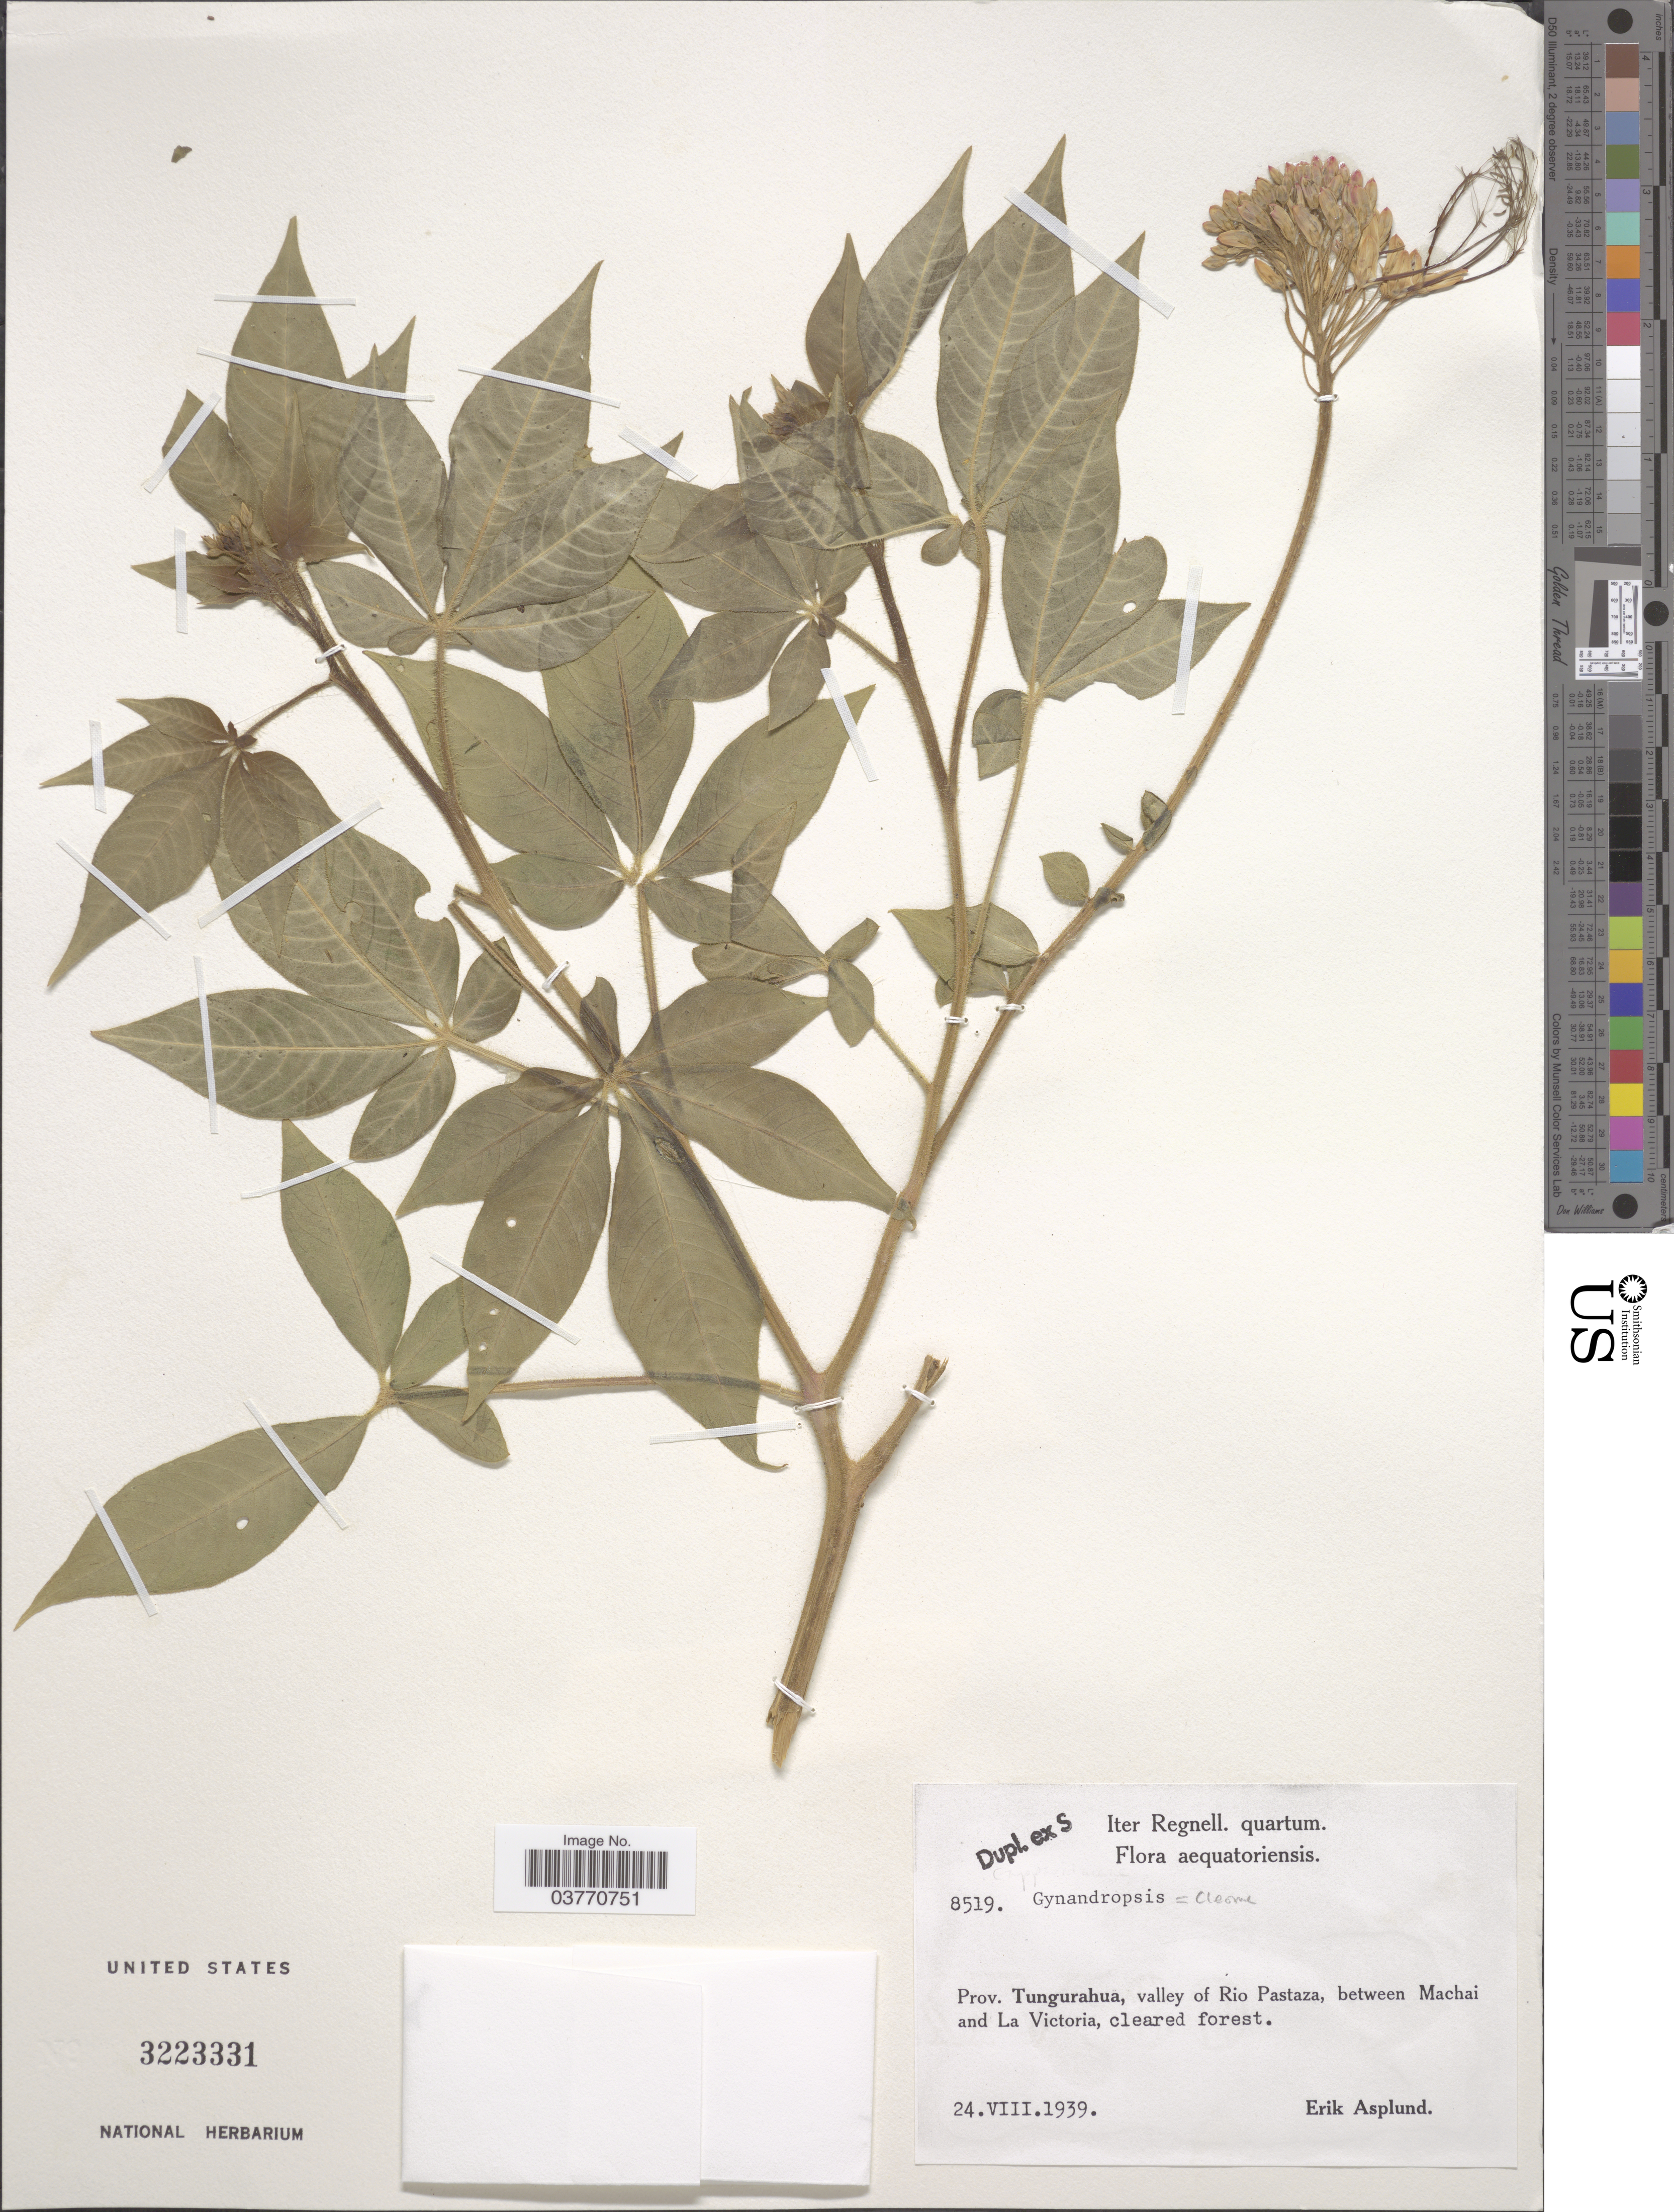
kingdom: Plantae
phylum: Tracheophyta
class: Magnoliopsida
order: Brassicales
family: Cleomaceae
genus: Podandrogyne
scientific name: Podandrogyne sp.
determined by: Strong, Mark T., (BOT), Smithsonian Institution - National Museum of Natural History (UNITED STATES)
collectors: E. Asplund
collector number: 8519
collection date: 1939-08-24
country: Ecuador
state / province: Tungurahua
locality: Aequatoriensis. Prov. Tungurahua, valley of Rio Pastaza, between Machai and La Victoria.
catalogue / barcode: US 3223331